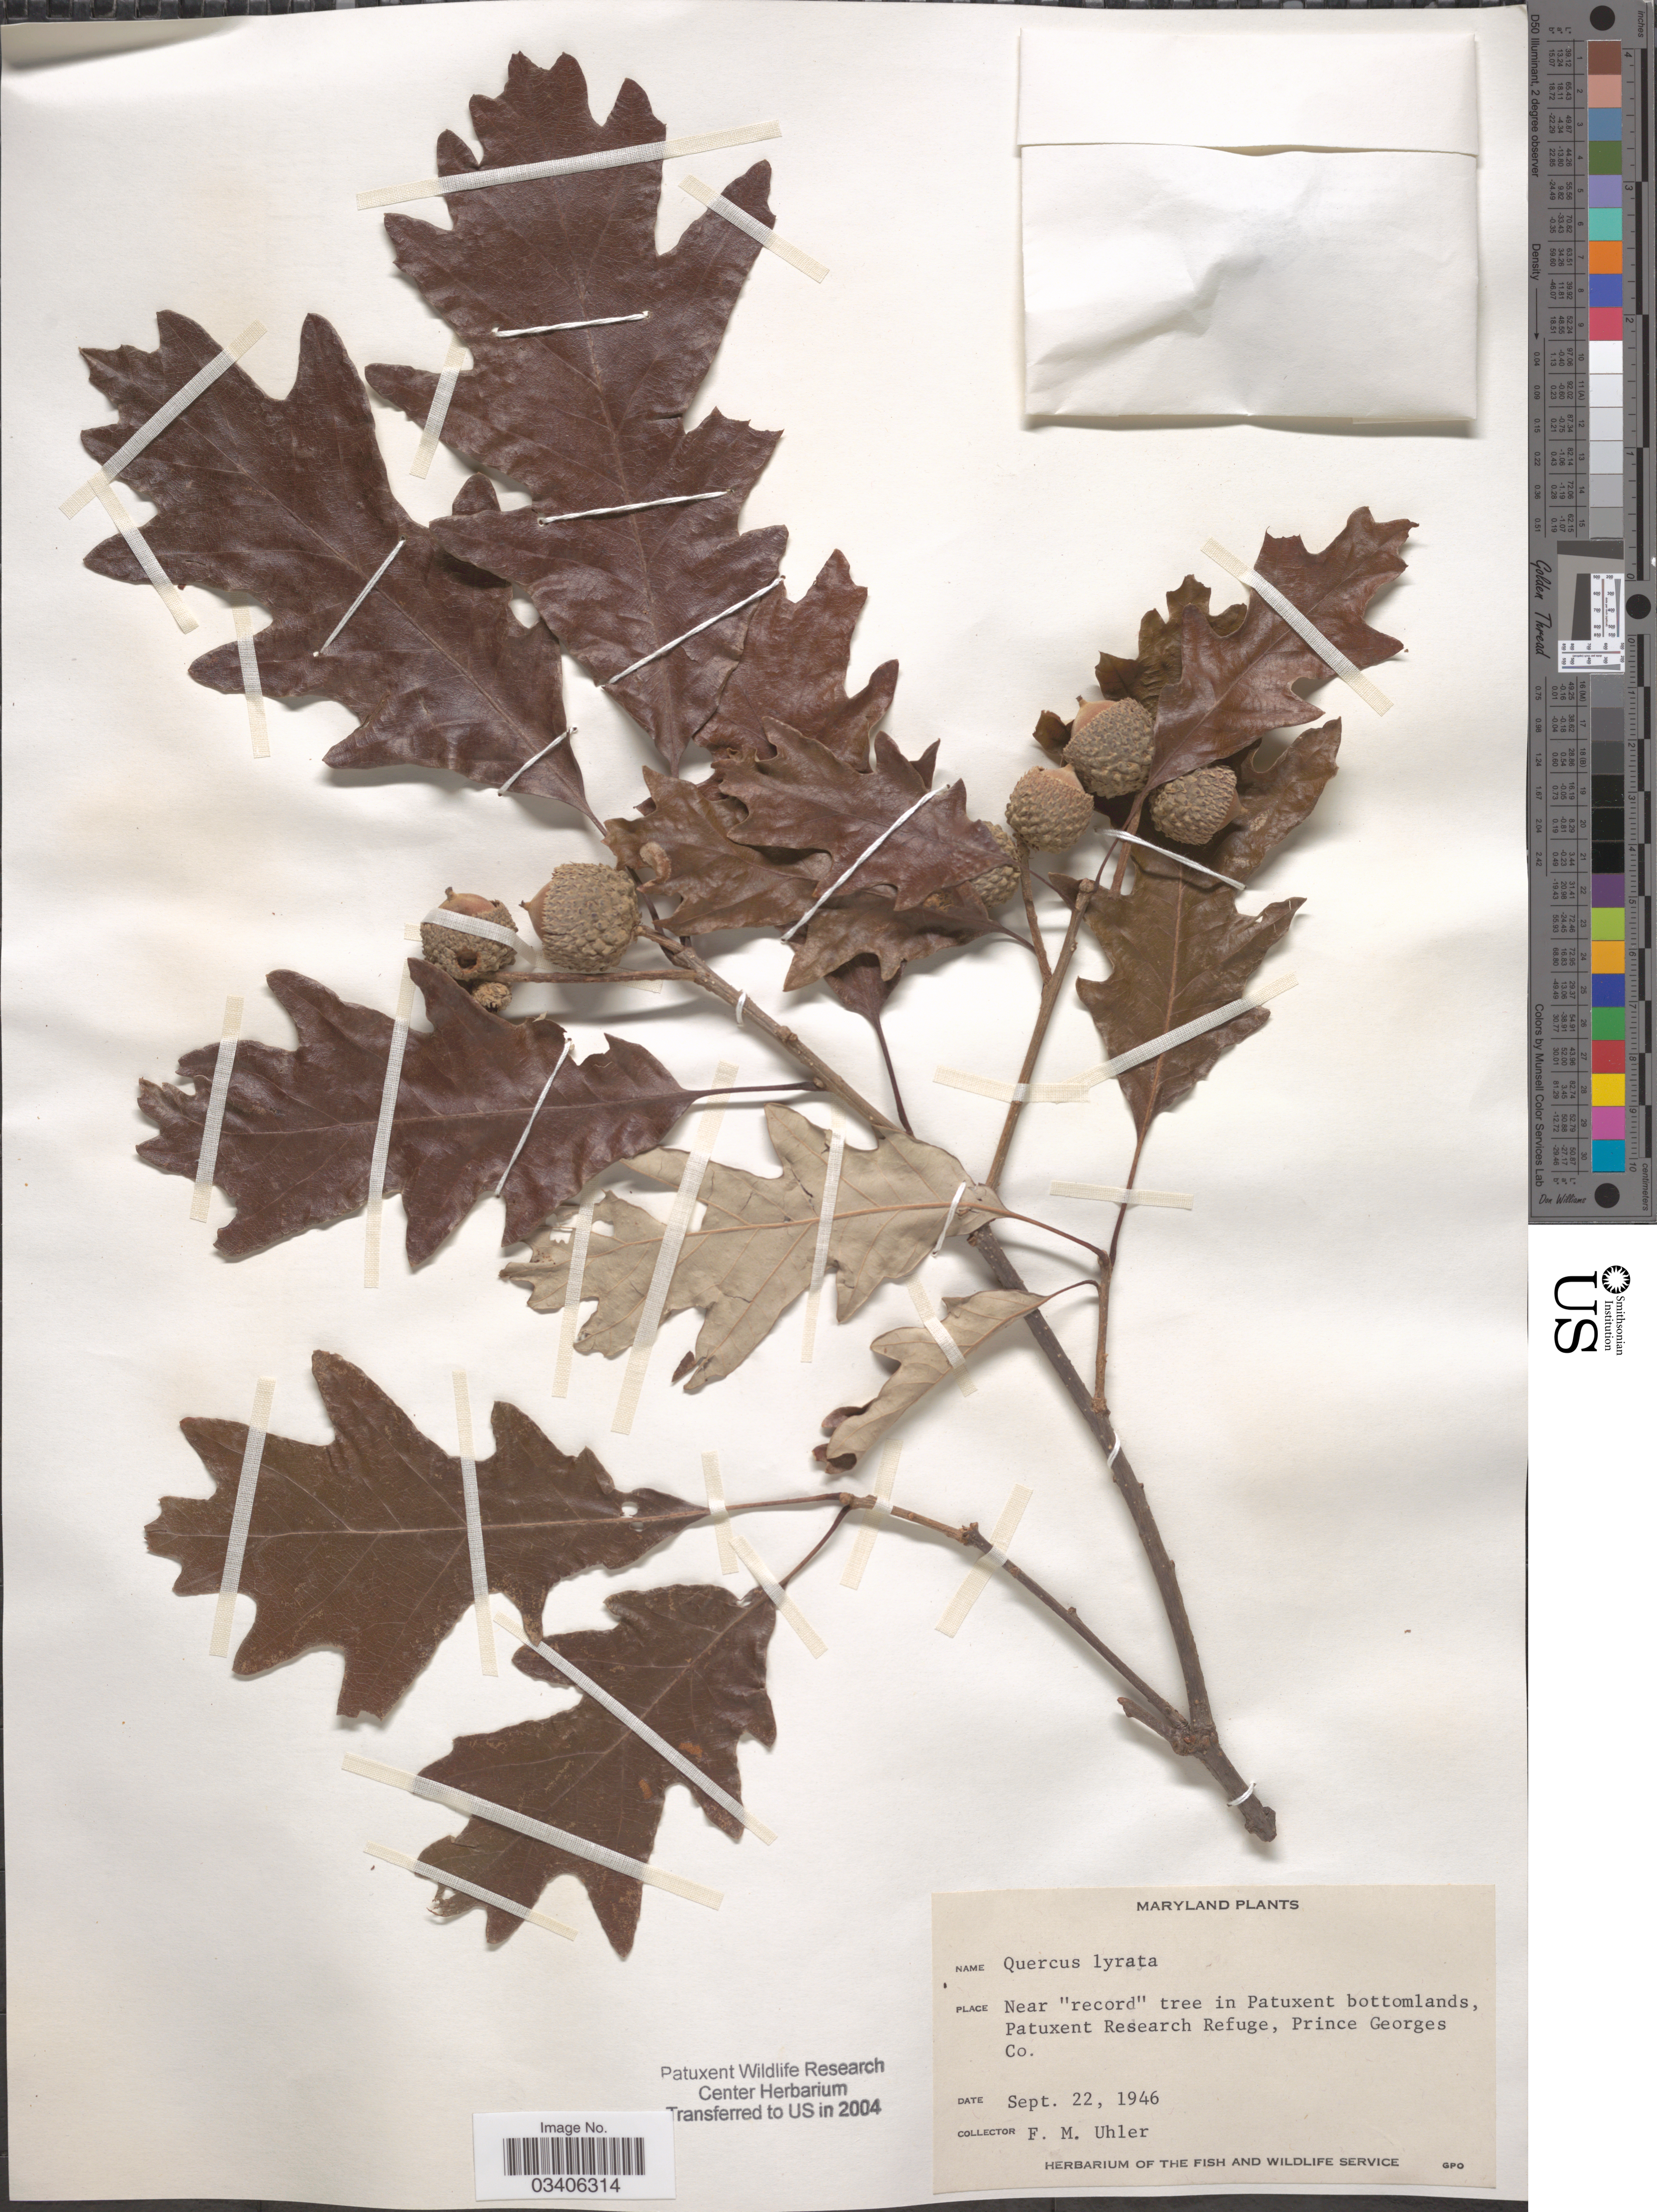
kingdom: Plantae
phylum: Tracheophyta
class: Magnoliopsida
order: Fagales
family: Fagaceae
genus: Quercus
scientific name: Quercus lyrata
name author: Walter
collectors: F. M. Uhler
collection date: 1946-09-22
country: United States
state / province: Maryland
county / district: Prince George's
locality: Near "record" tree in Patuxent bottomlands, Patuxent Research Refuge, Prince Georges Co.